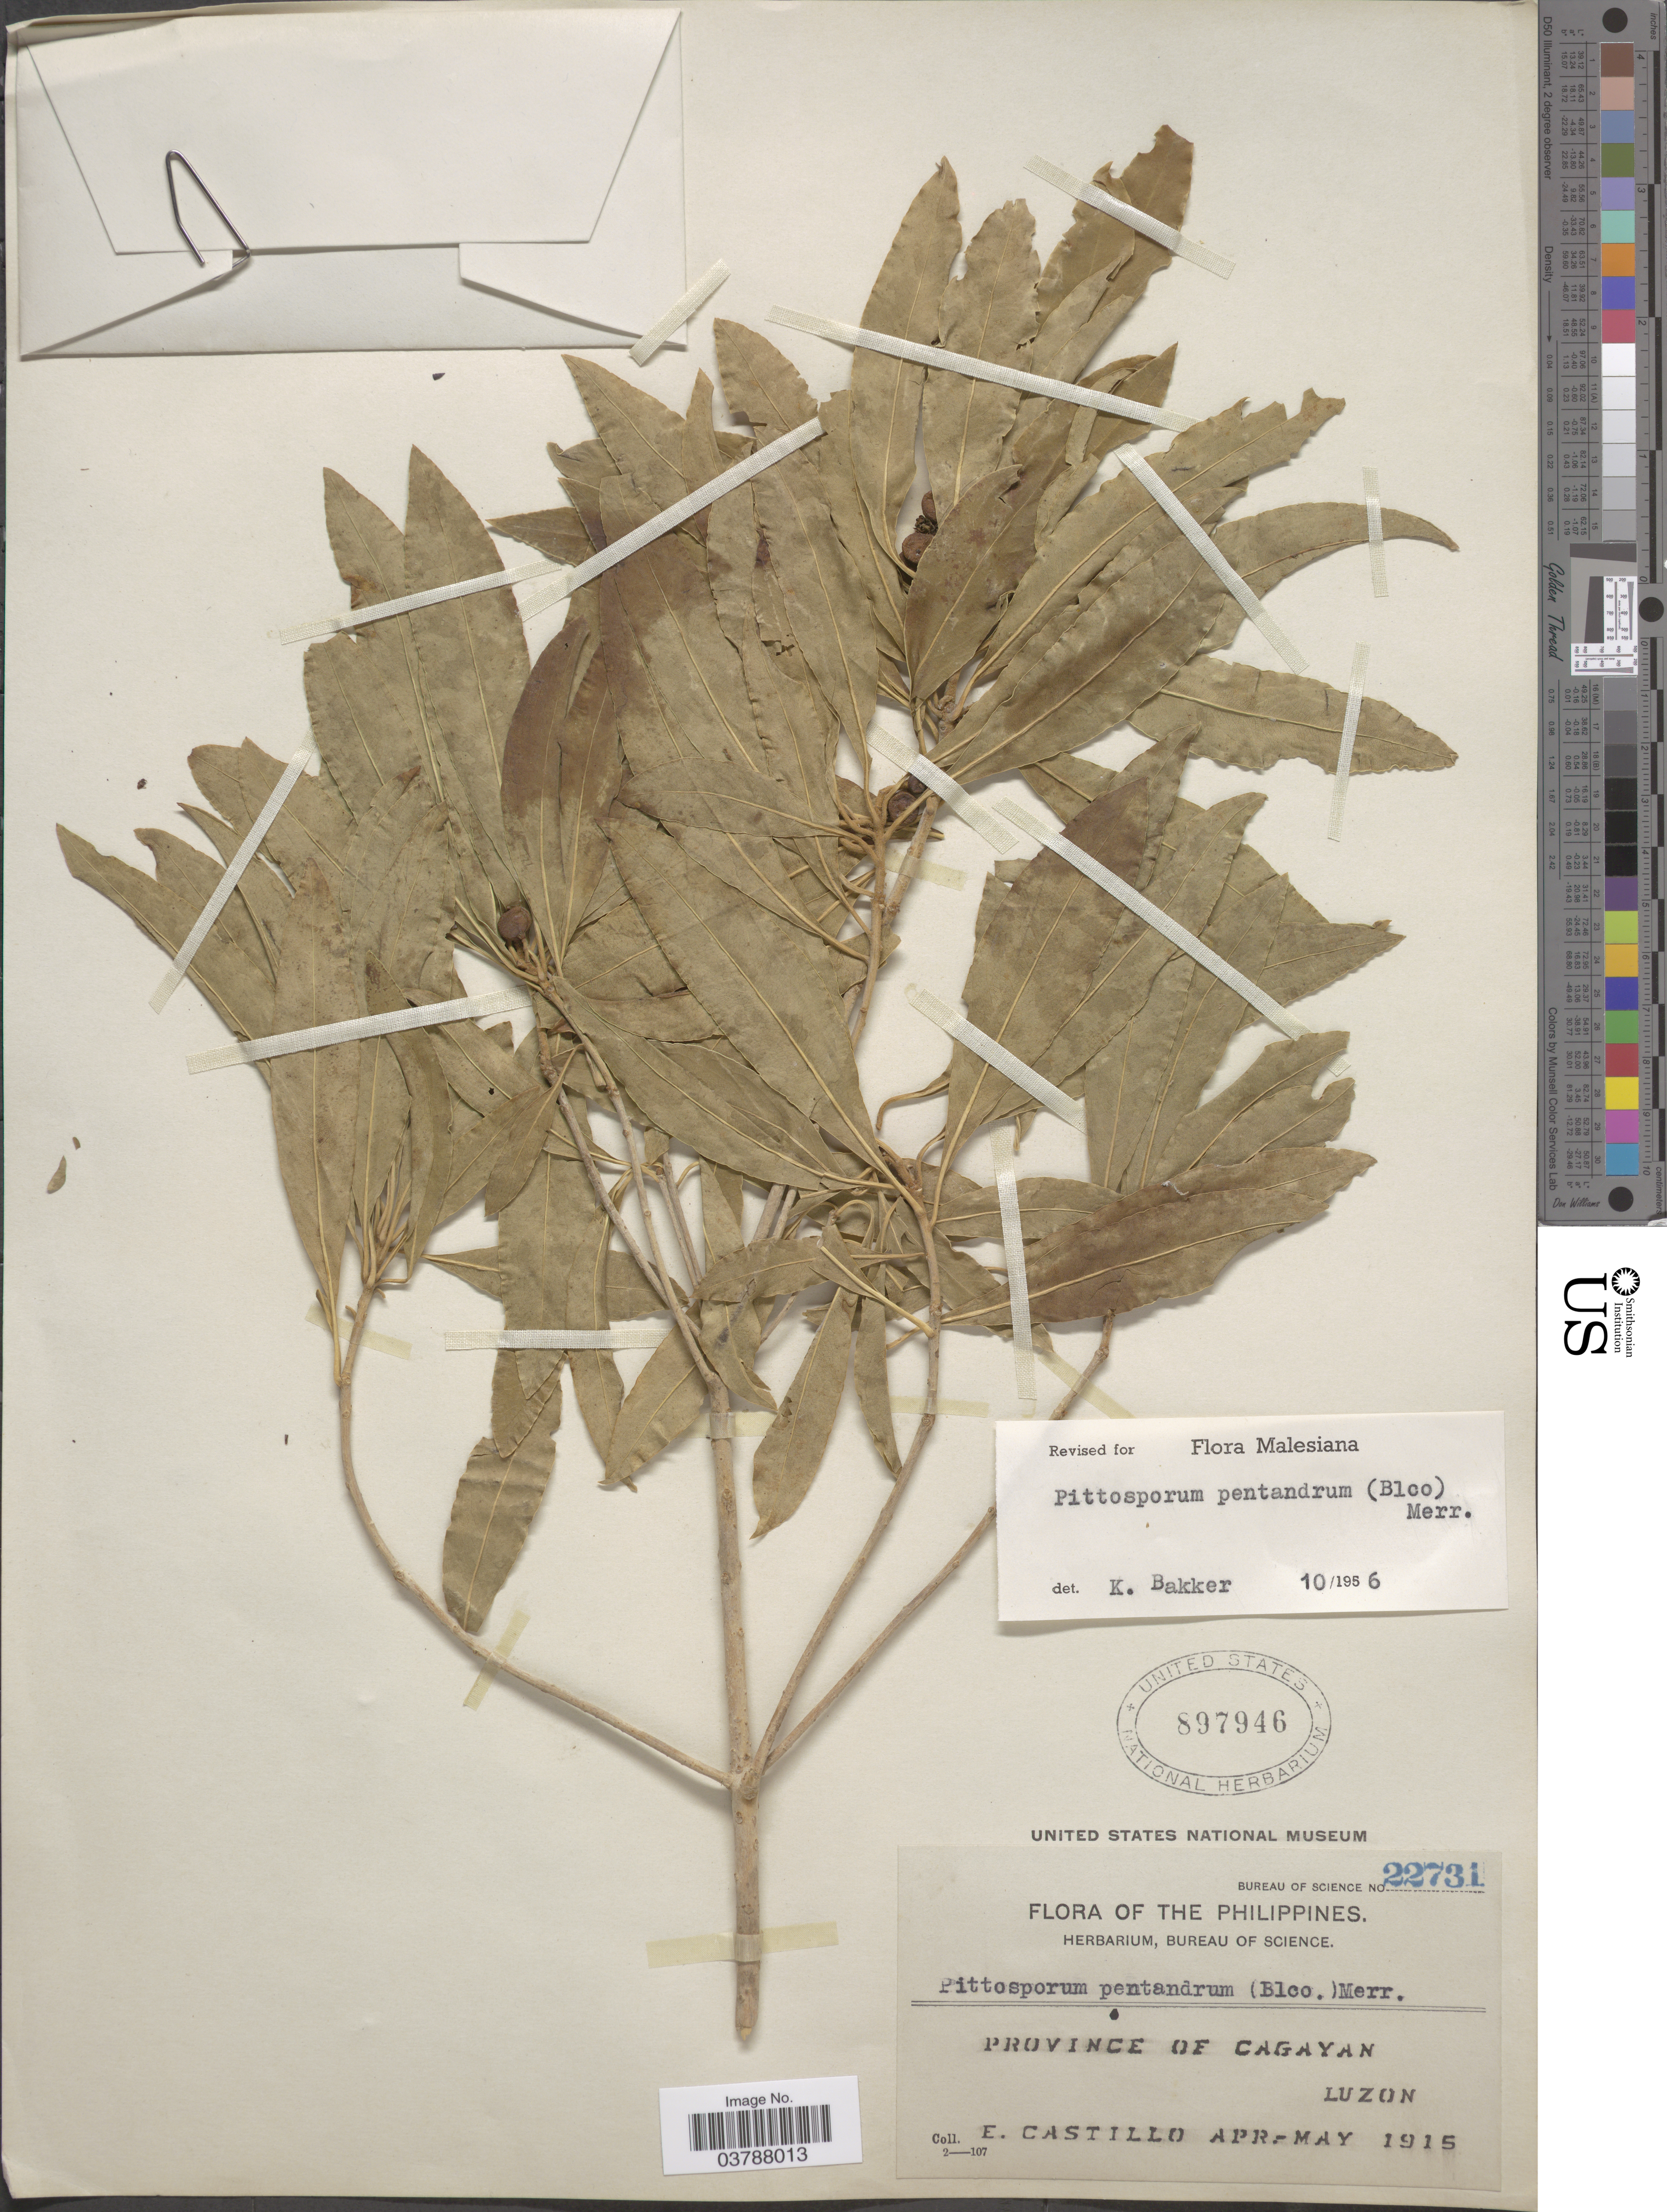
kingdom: Plantae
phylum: Tracheophyta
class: Magnoliopsida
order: Apiales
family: Pittosporaceae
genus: Pittosporum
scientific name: Pittosporum pentandrum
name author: (Blanco) Merr.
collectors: E. Castillo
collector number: Bureau of Science 22731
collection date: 1915-04/1915-05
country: Philippines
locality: Province of Cagayan, Luzon.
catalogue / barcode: US 897946